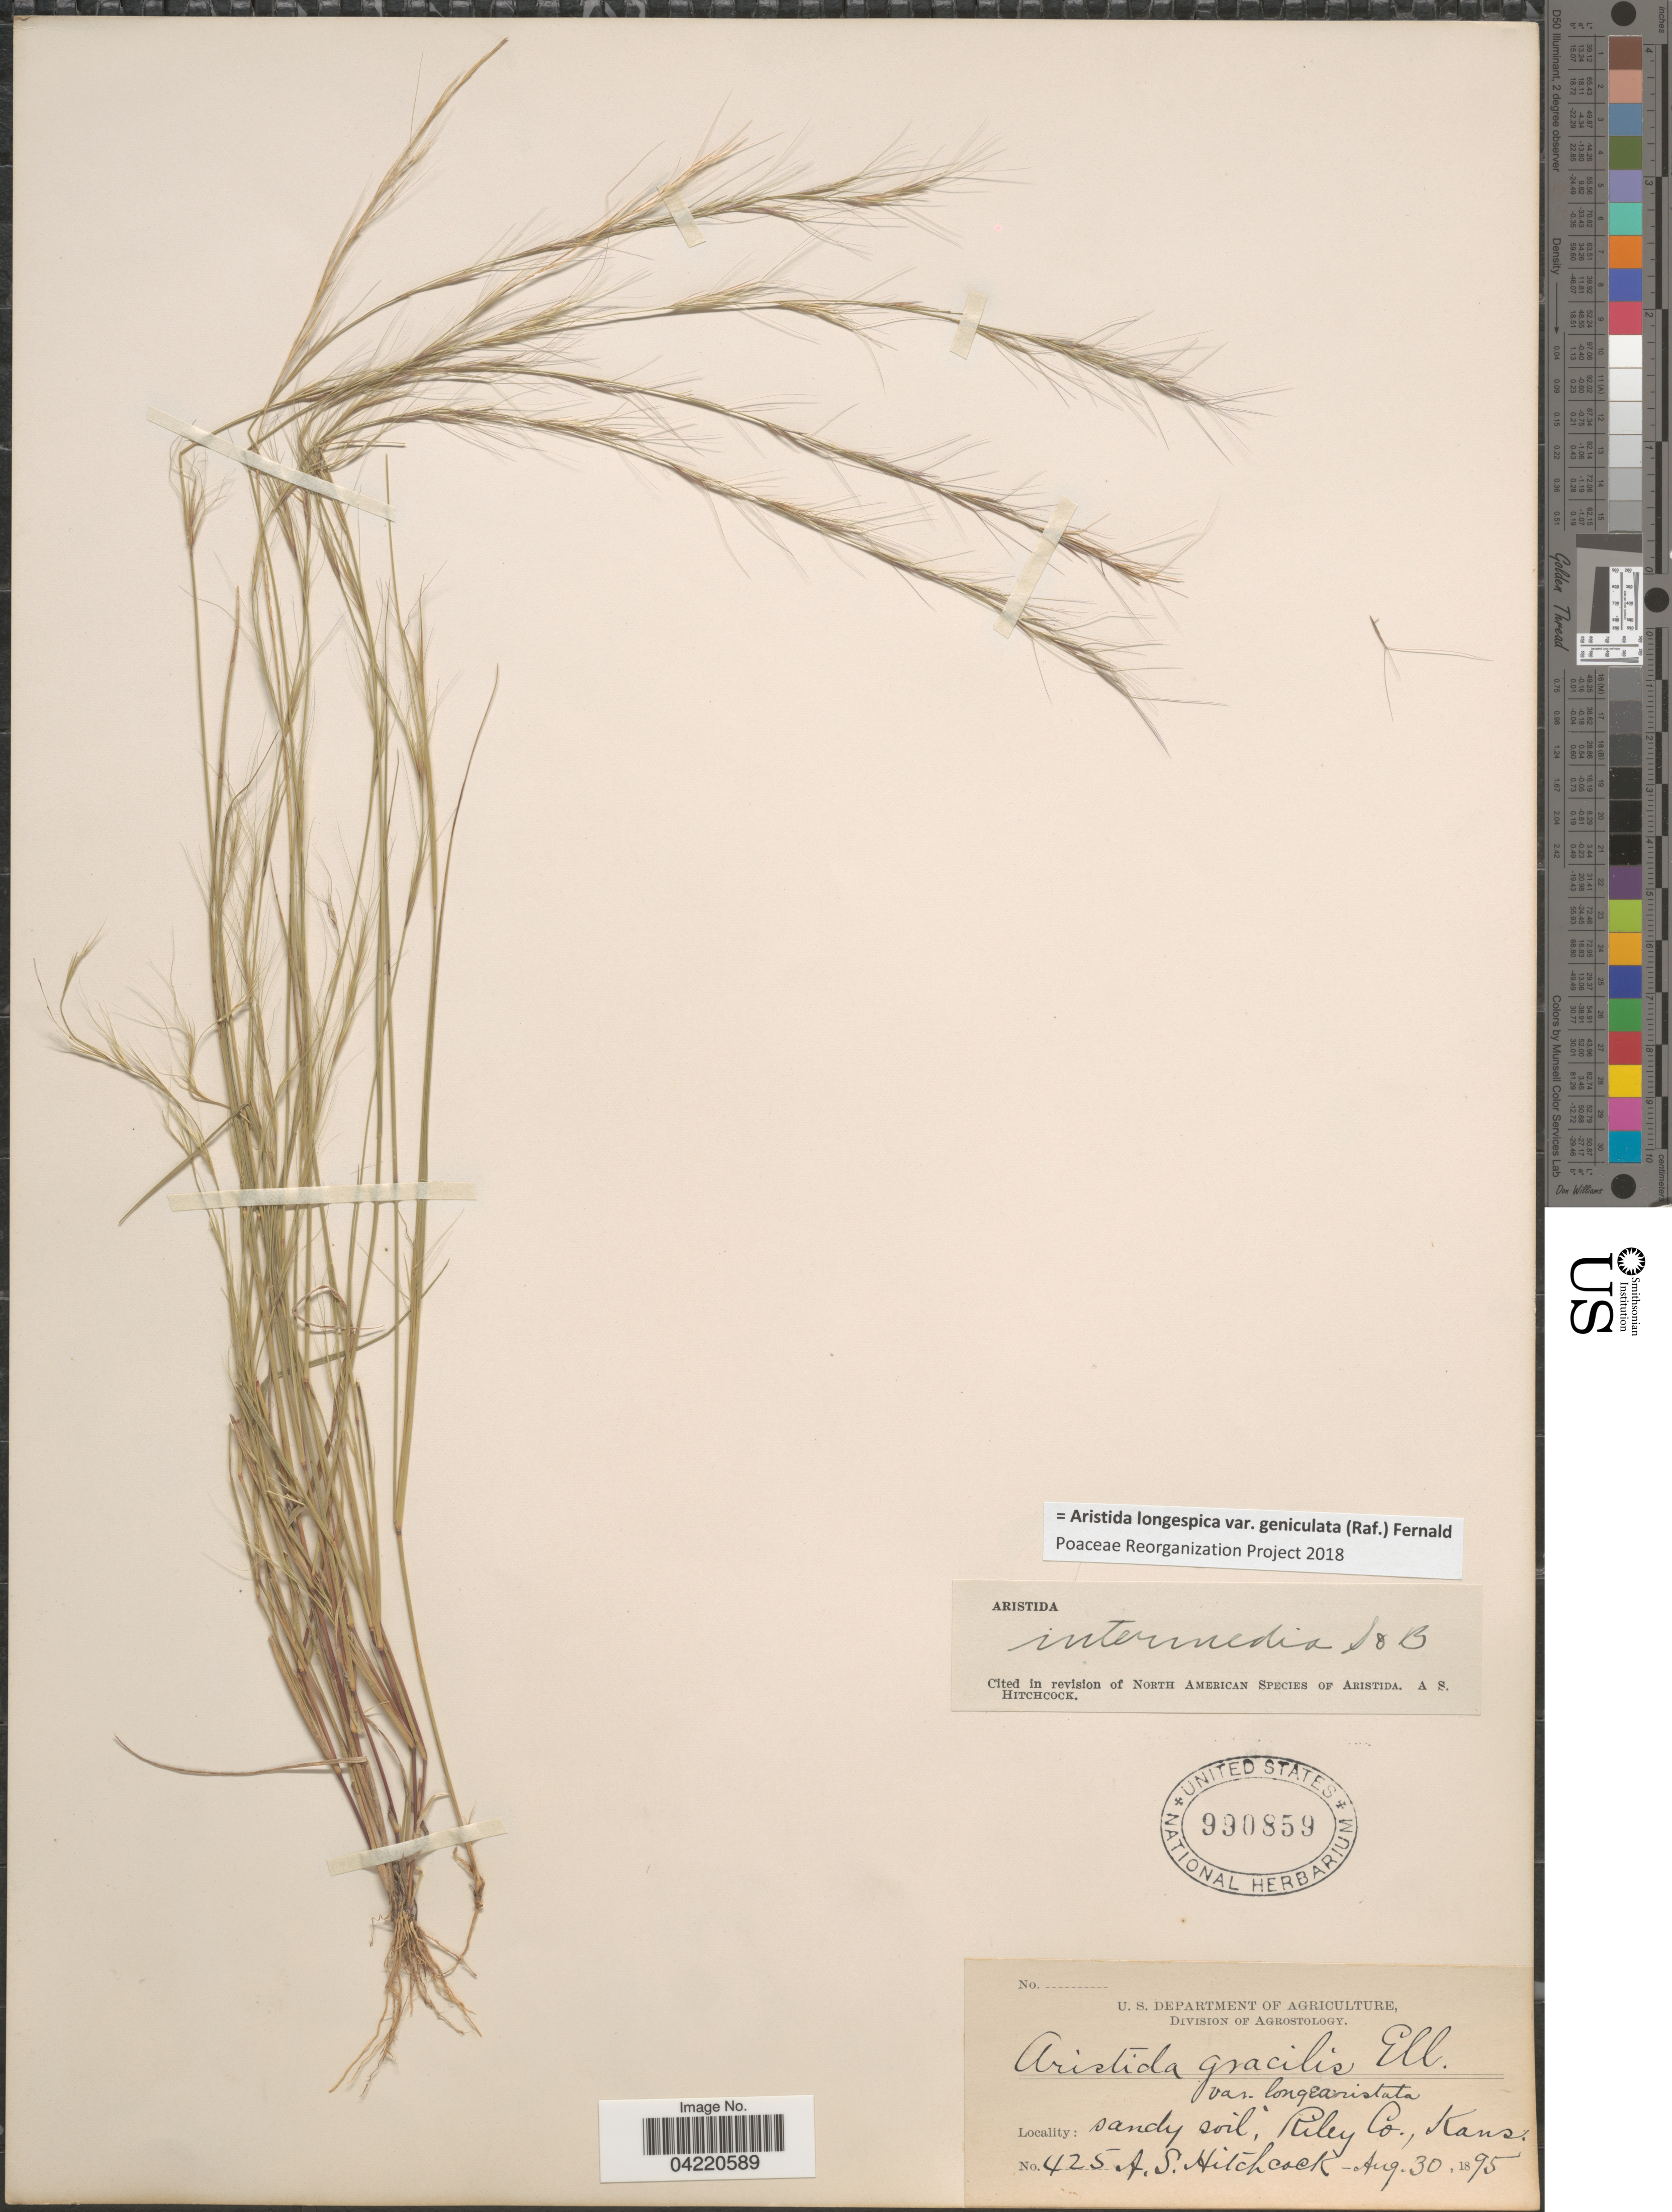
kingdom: Plantae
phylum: Tracheophyta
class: Liliopsida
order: Poales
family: Poaceae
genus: Aristida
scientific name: Aristida longespica var. geniculata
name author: (Raf.) Fernald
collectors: A. S. Hitchcock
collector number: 425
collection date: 1895-08-30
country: United States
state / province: Kansas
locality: Riley Co.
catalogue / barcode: US 990859